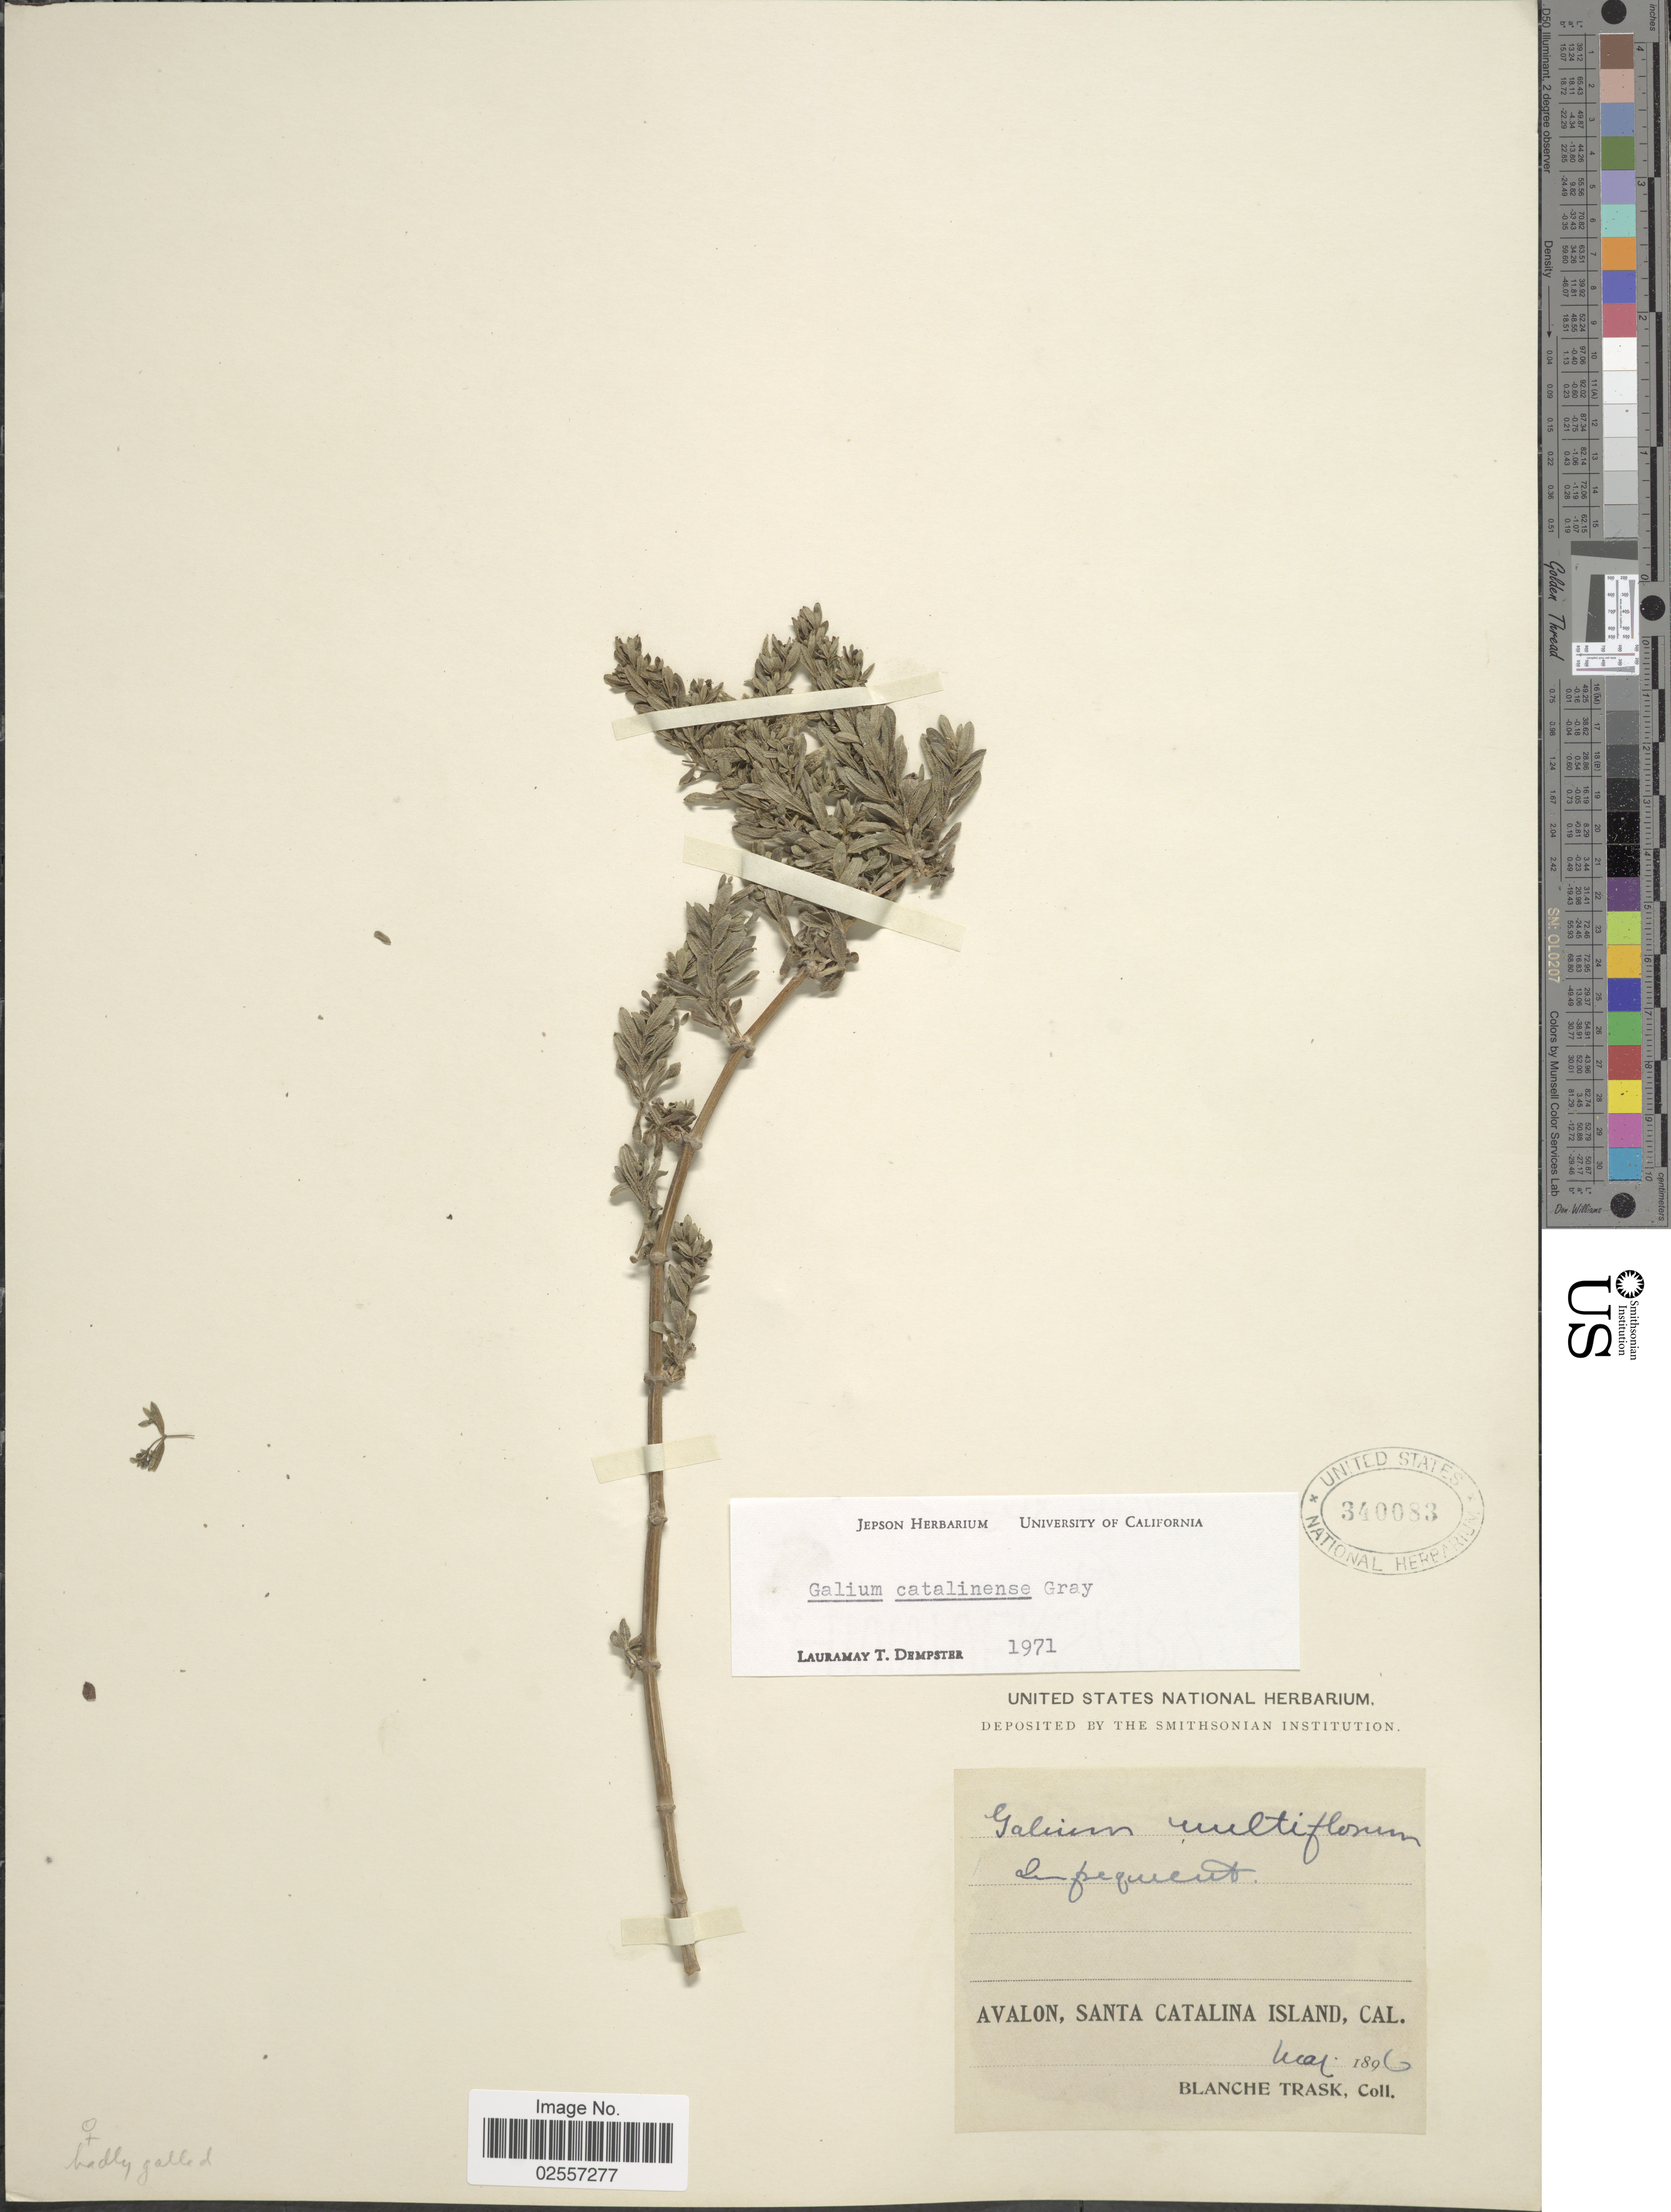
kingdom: Plantae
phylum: Tracheophyta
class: Magnoliopsida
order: Gentianales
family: Rubiaceae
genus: Galium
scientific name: Galium catalinense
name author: A. Gray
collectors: B. Trask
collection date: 1896-05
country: United States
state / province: California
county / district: Los Angeles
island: Santa Catalina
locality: Avalon, Santa Catalina Island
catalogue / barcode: US 340083